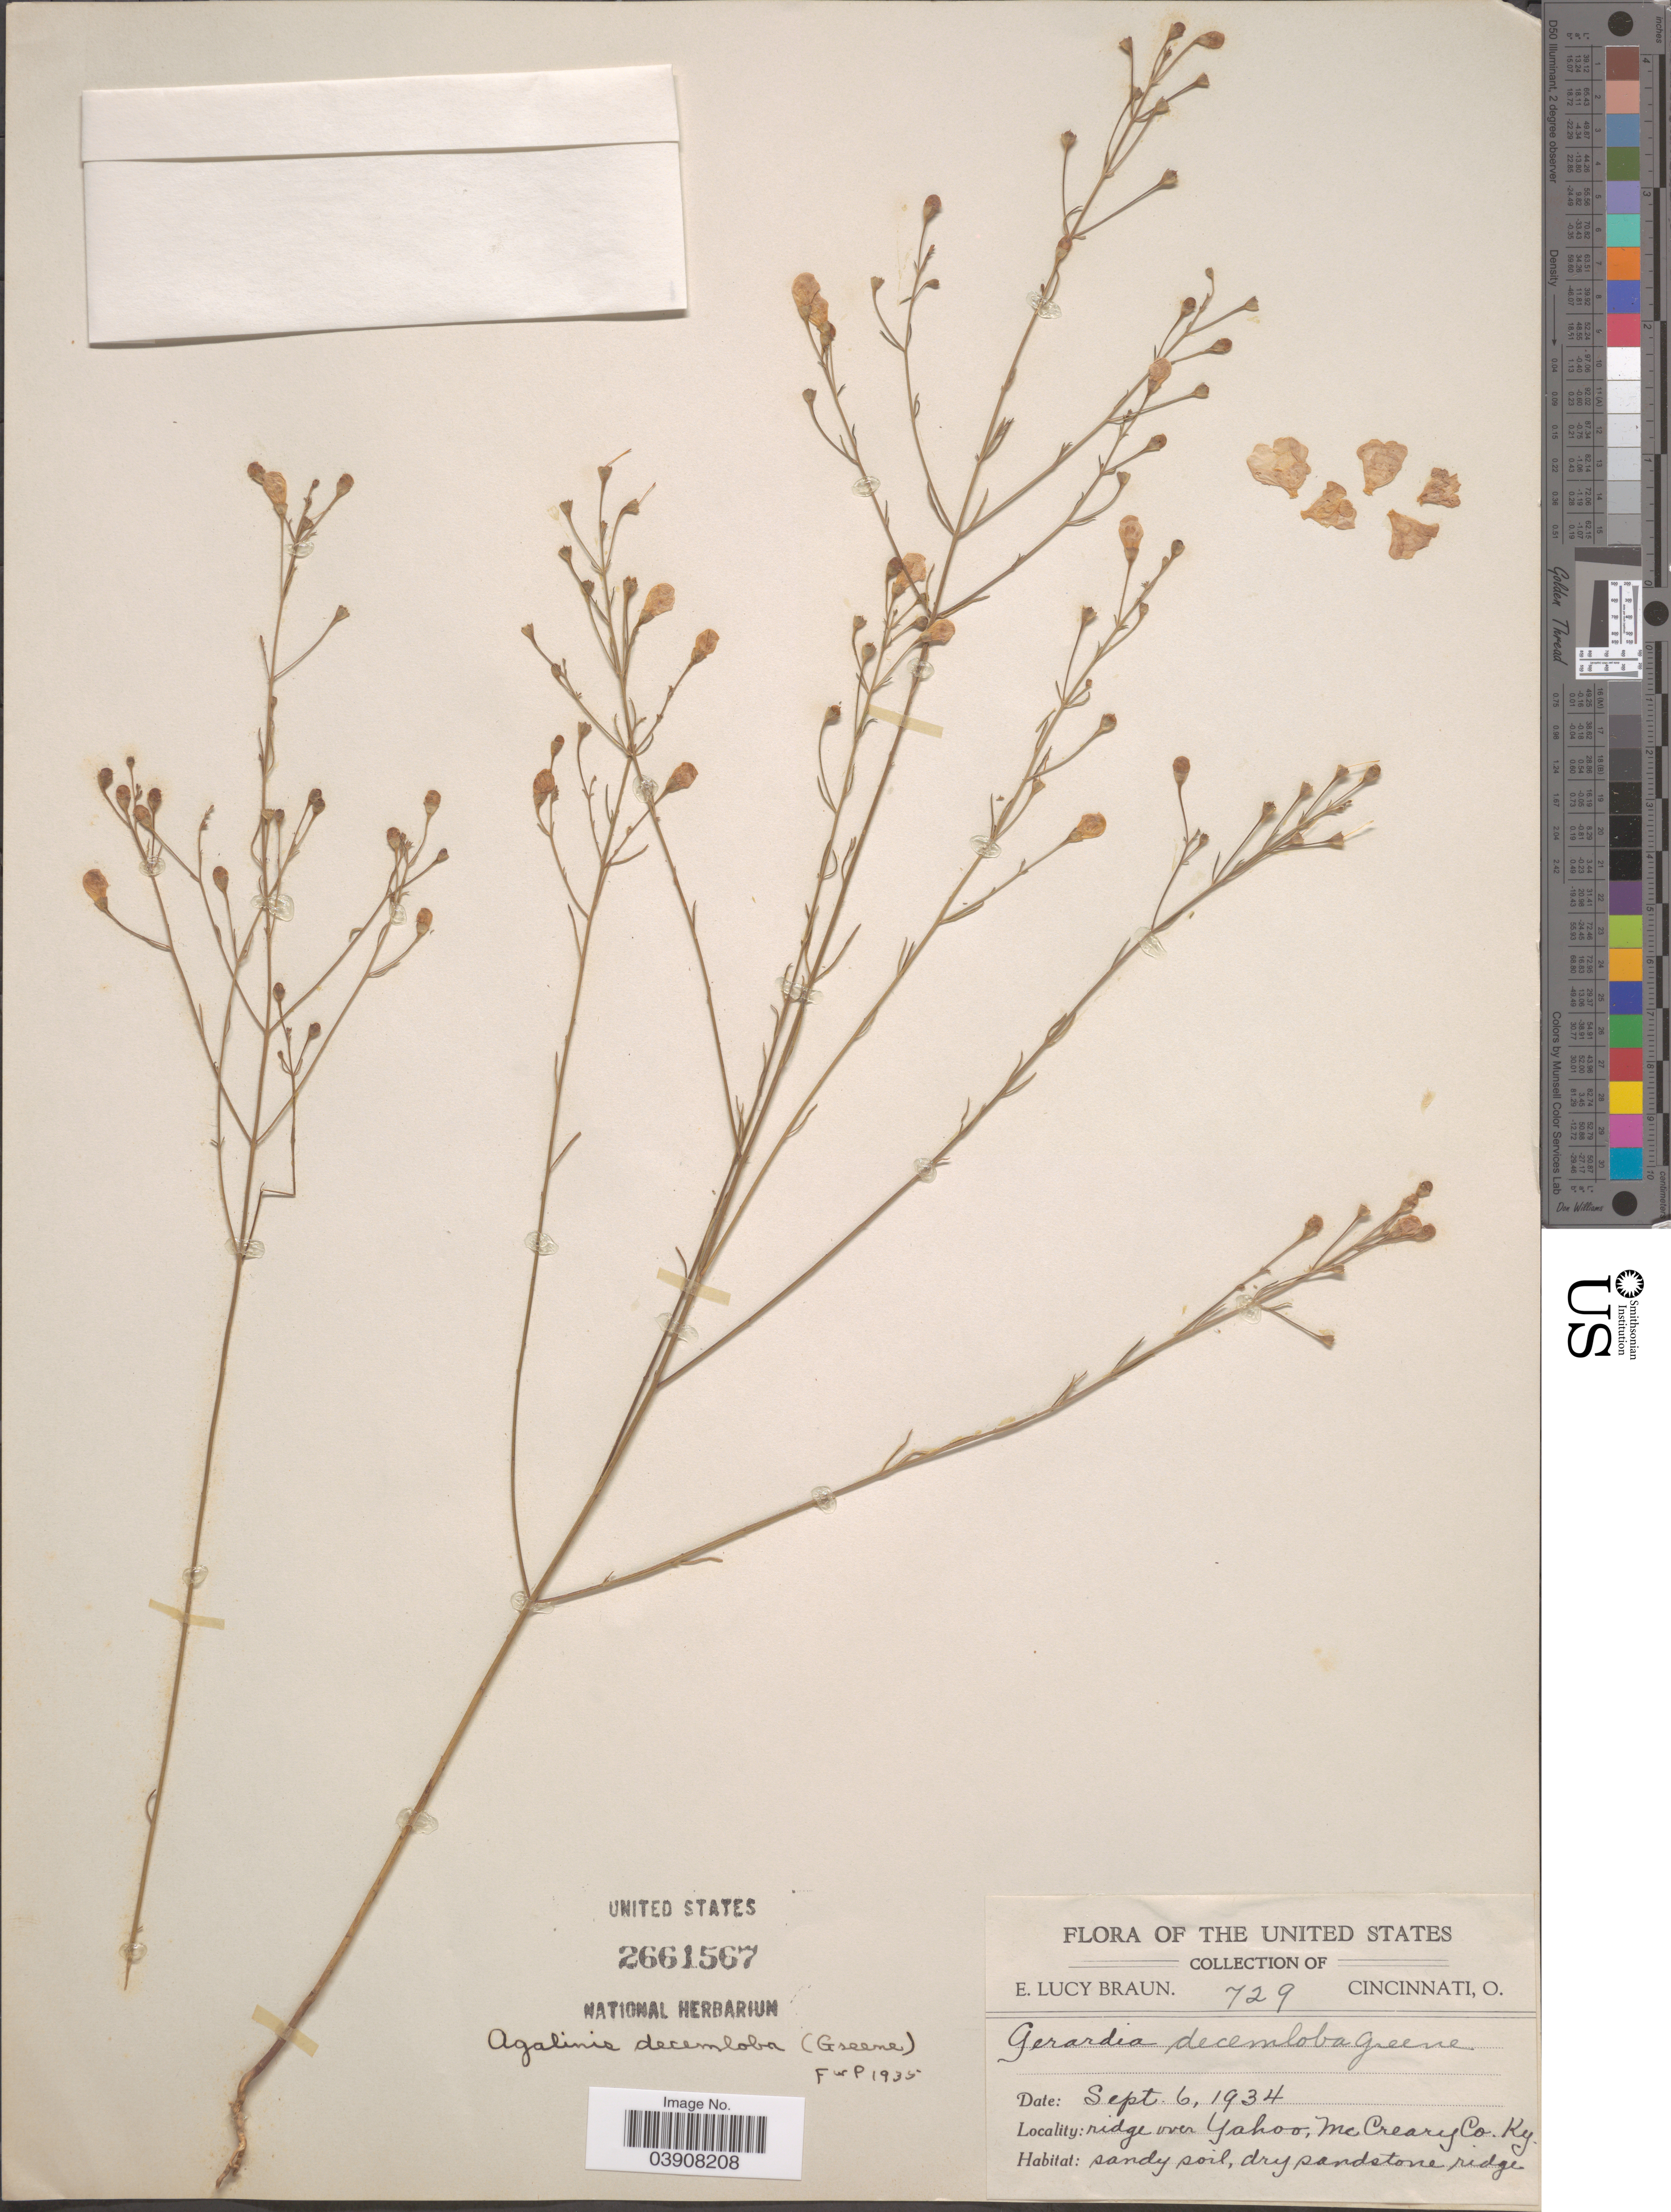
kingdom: Plantae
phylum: Tracheophyta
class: Magnoliopsida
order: Lamiales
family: Orobanchaceae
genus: Agalinis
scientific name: Agalinis obtusifolia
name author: Raf.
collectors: E. L. Braun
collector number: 729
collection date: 1934-09-06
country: United States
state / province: Kentucky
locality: Ridge over Yahoo, McCreary Co.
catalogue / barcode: US 2661567